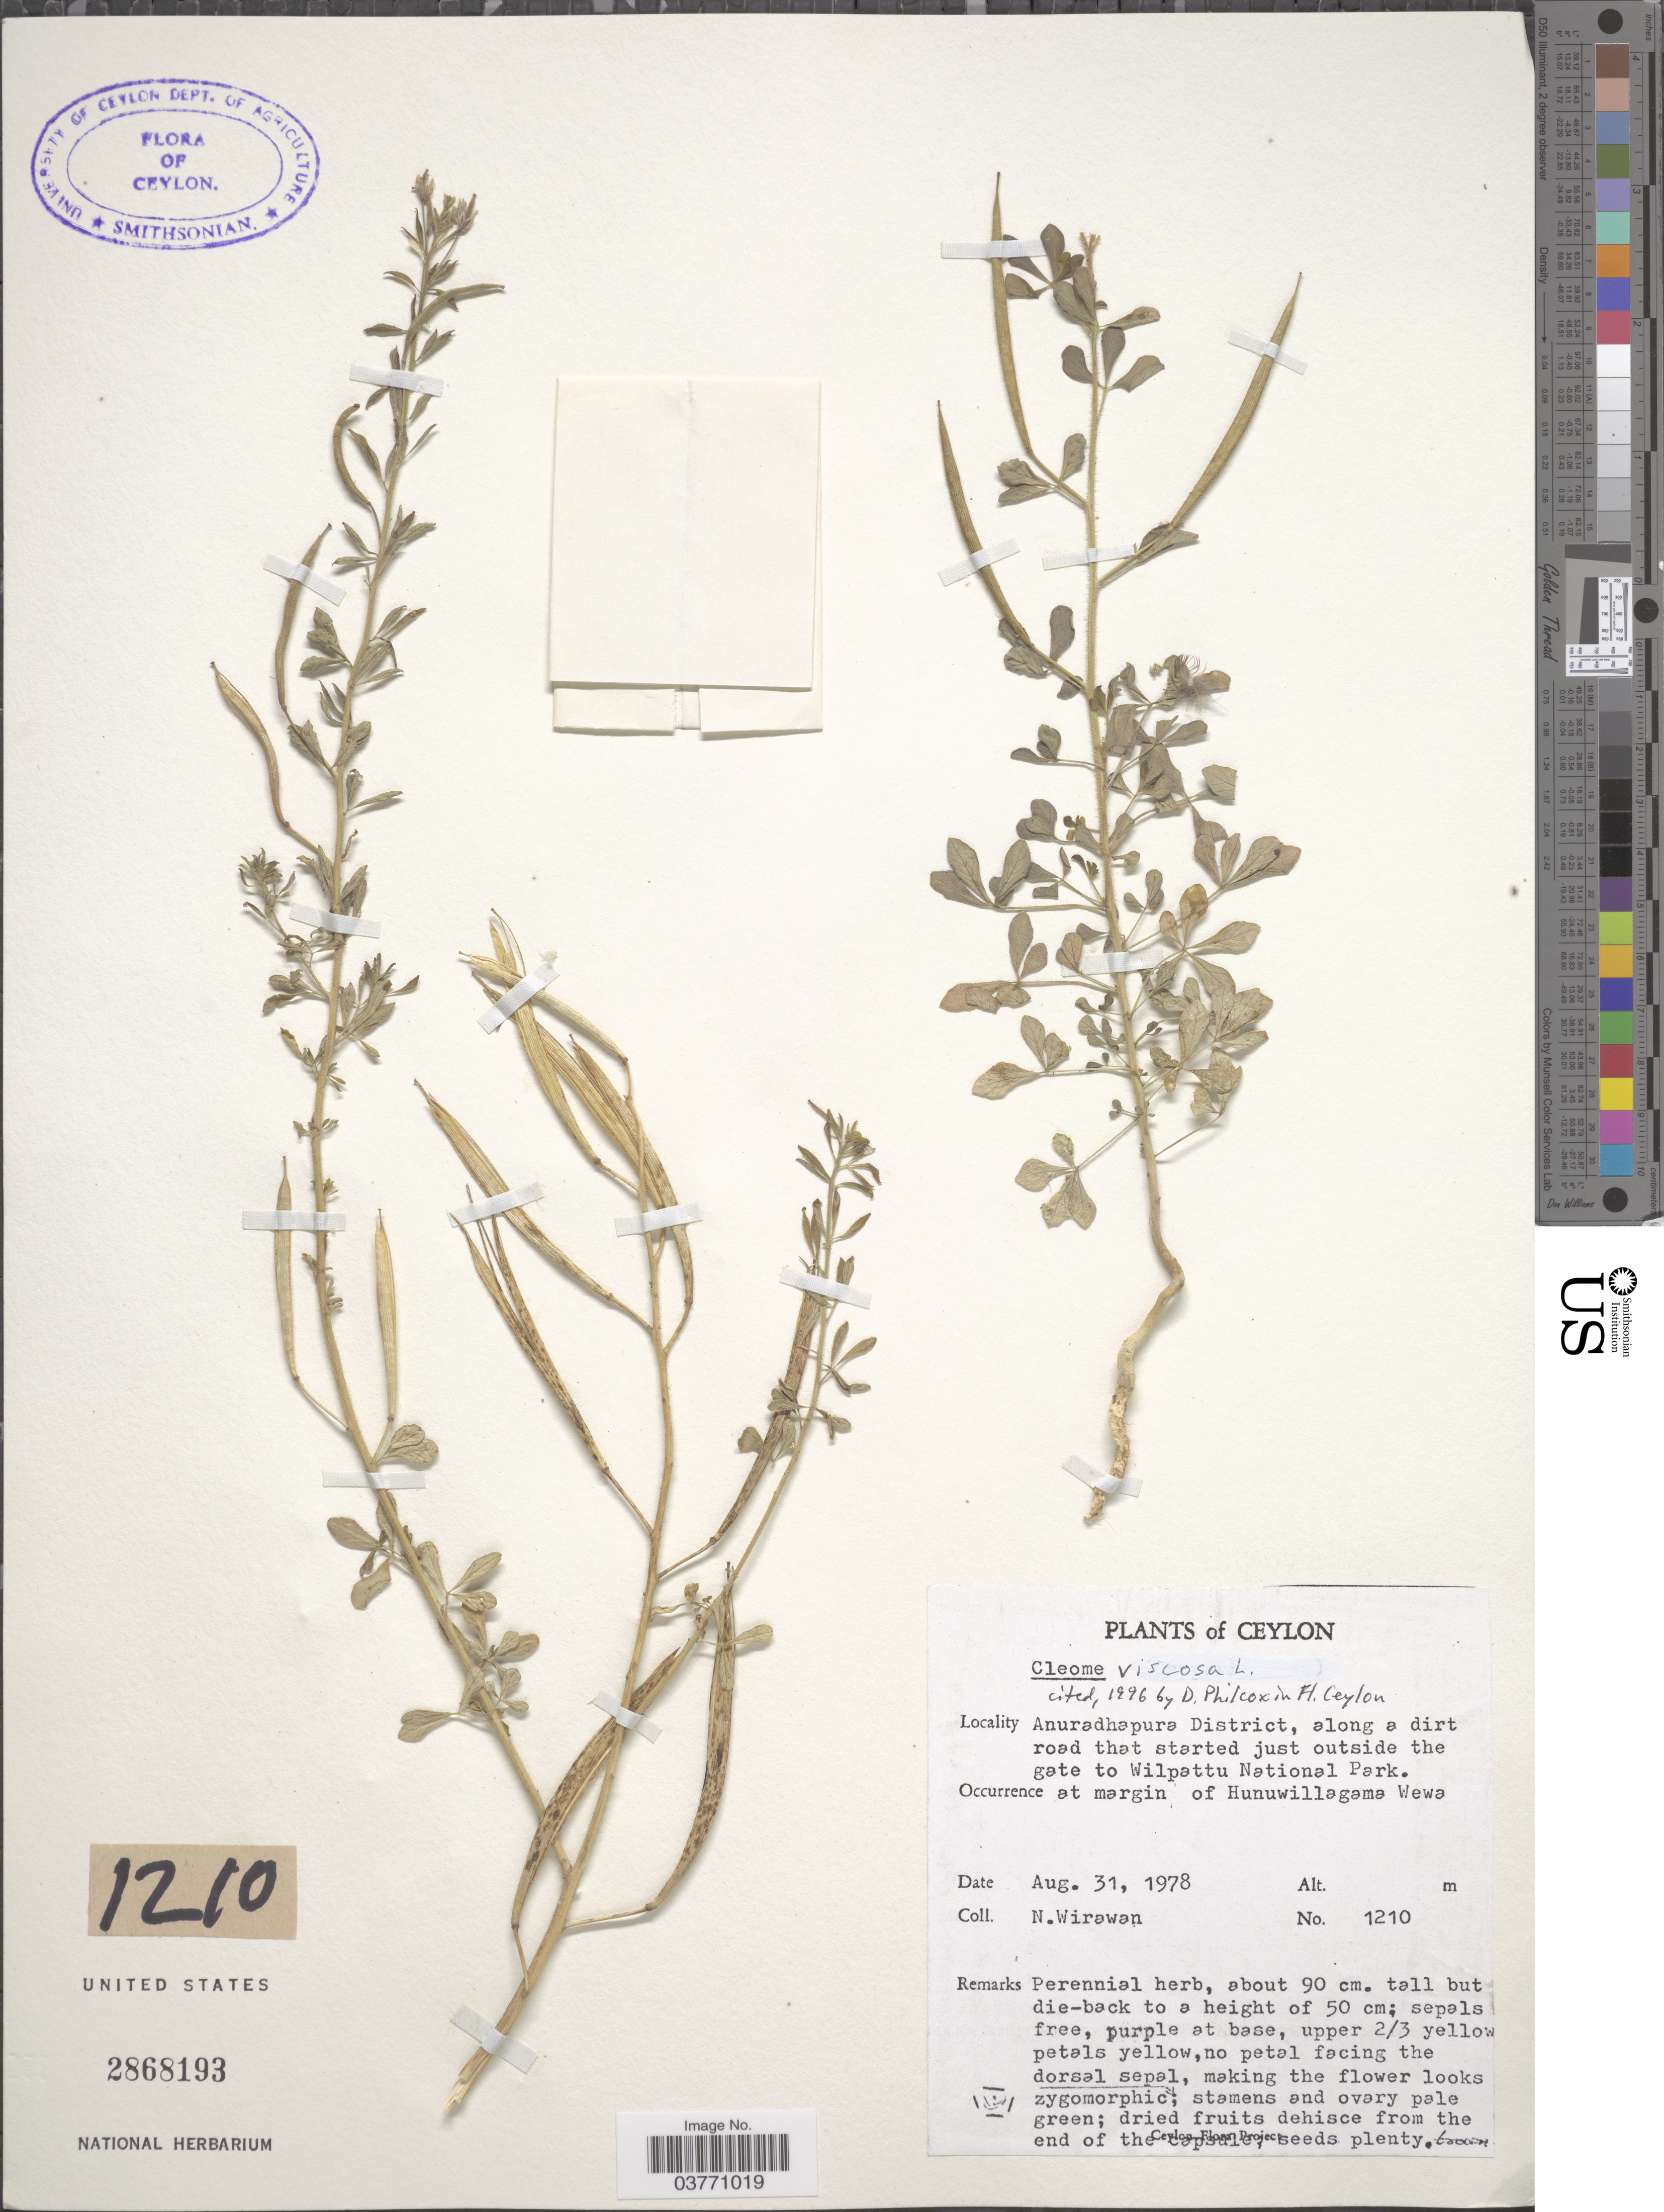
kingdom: Plantae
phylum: Tracheophyta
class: Magnoliopsida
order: Brassicales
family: Cleomaceae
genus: Arivela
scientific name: Arivela viscosa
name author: (L.) Raf.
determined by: Strong, M. T., (US), Smithsonian Institution - National Museum of Natural History (UNITED STATES)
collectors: N. Wirawan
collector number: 1210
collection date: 1978-08-31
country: Sri Lanka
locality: Ceylon. Anuradhapura District, along a dirt road that started just outside the gate to Wilpattu National Park. At margin of Hunuwillagama Wewa.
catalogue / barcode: US 2868193